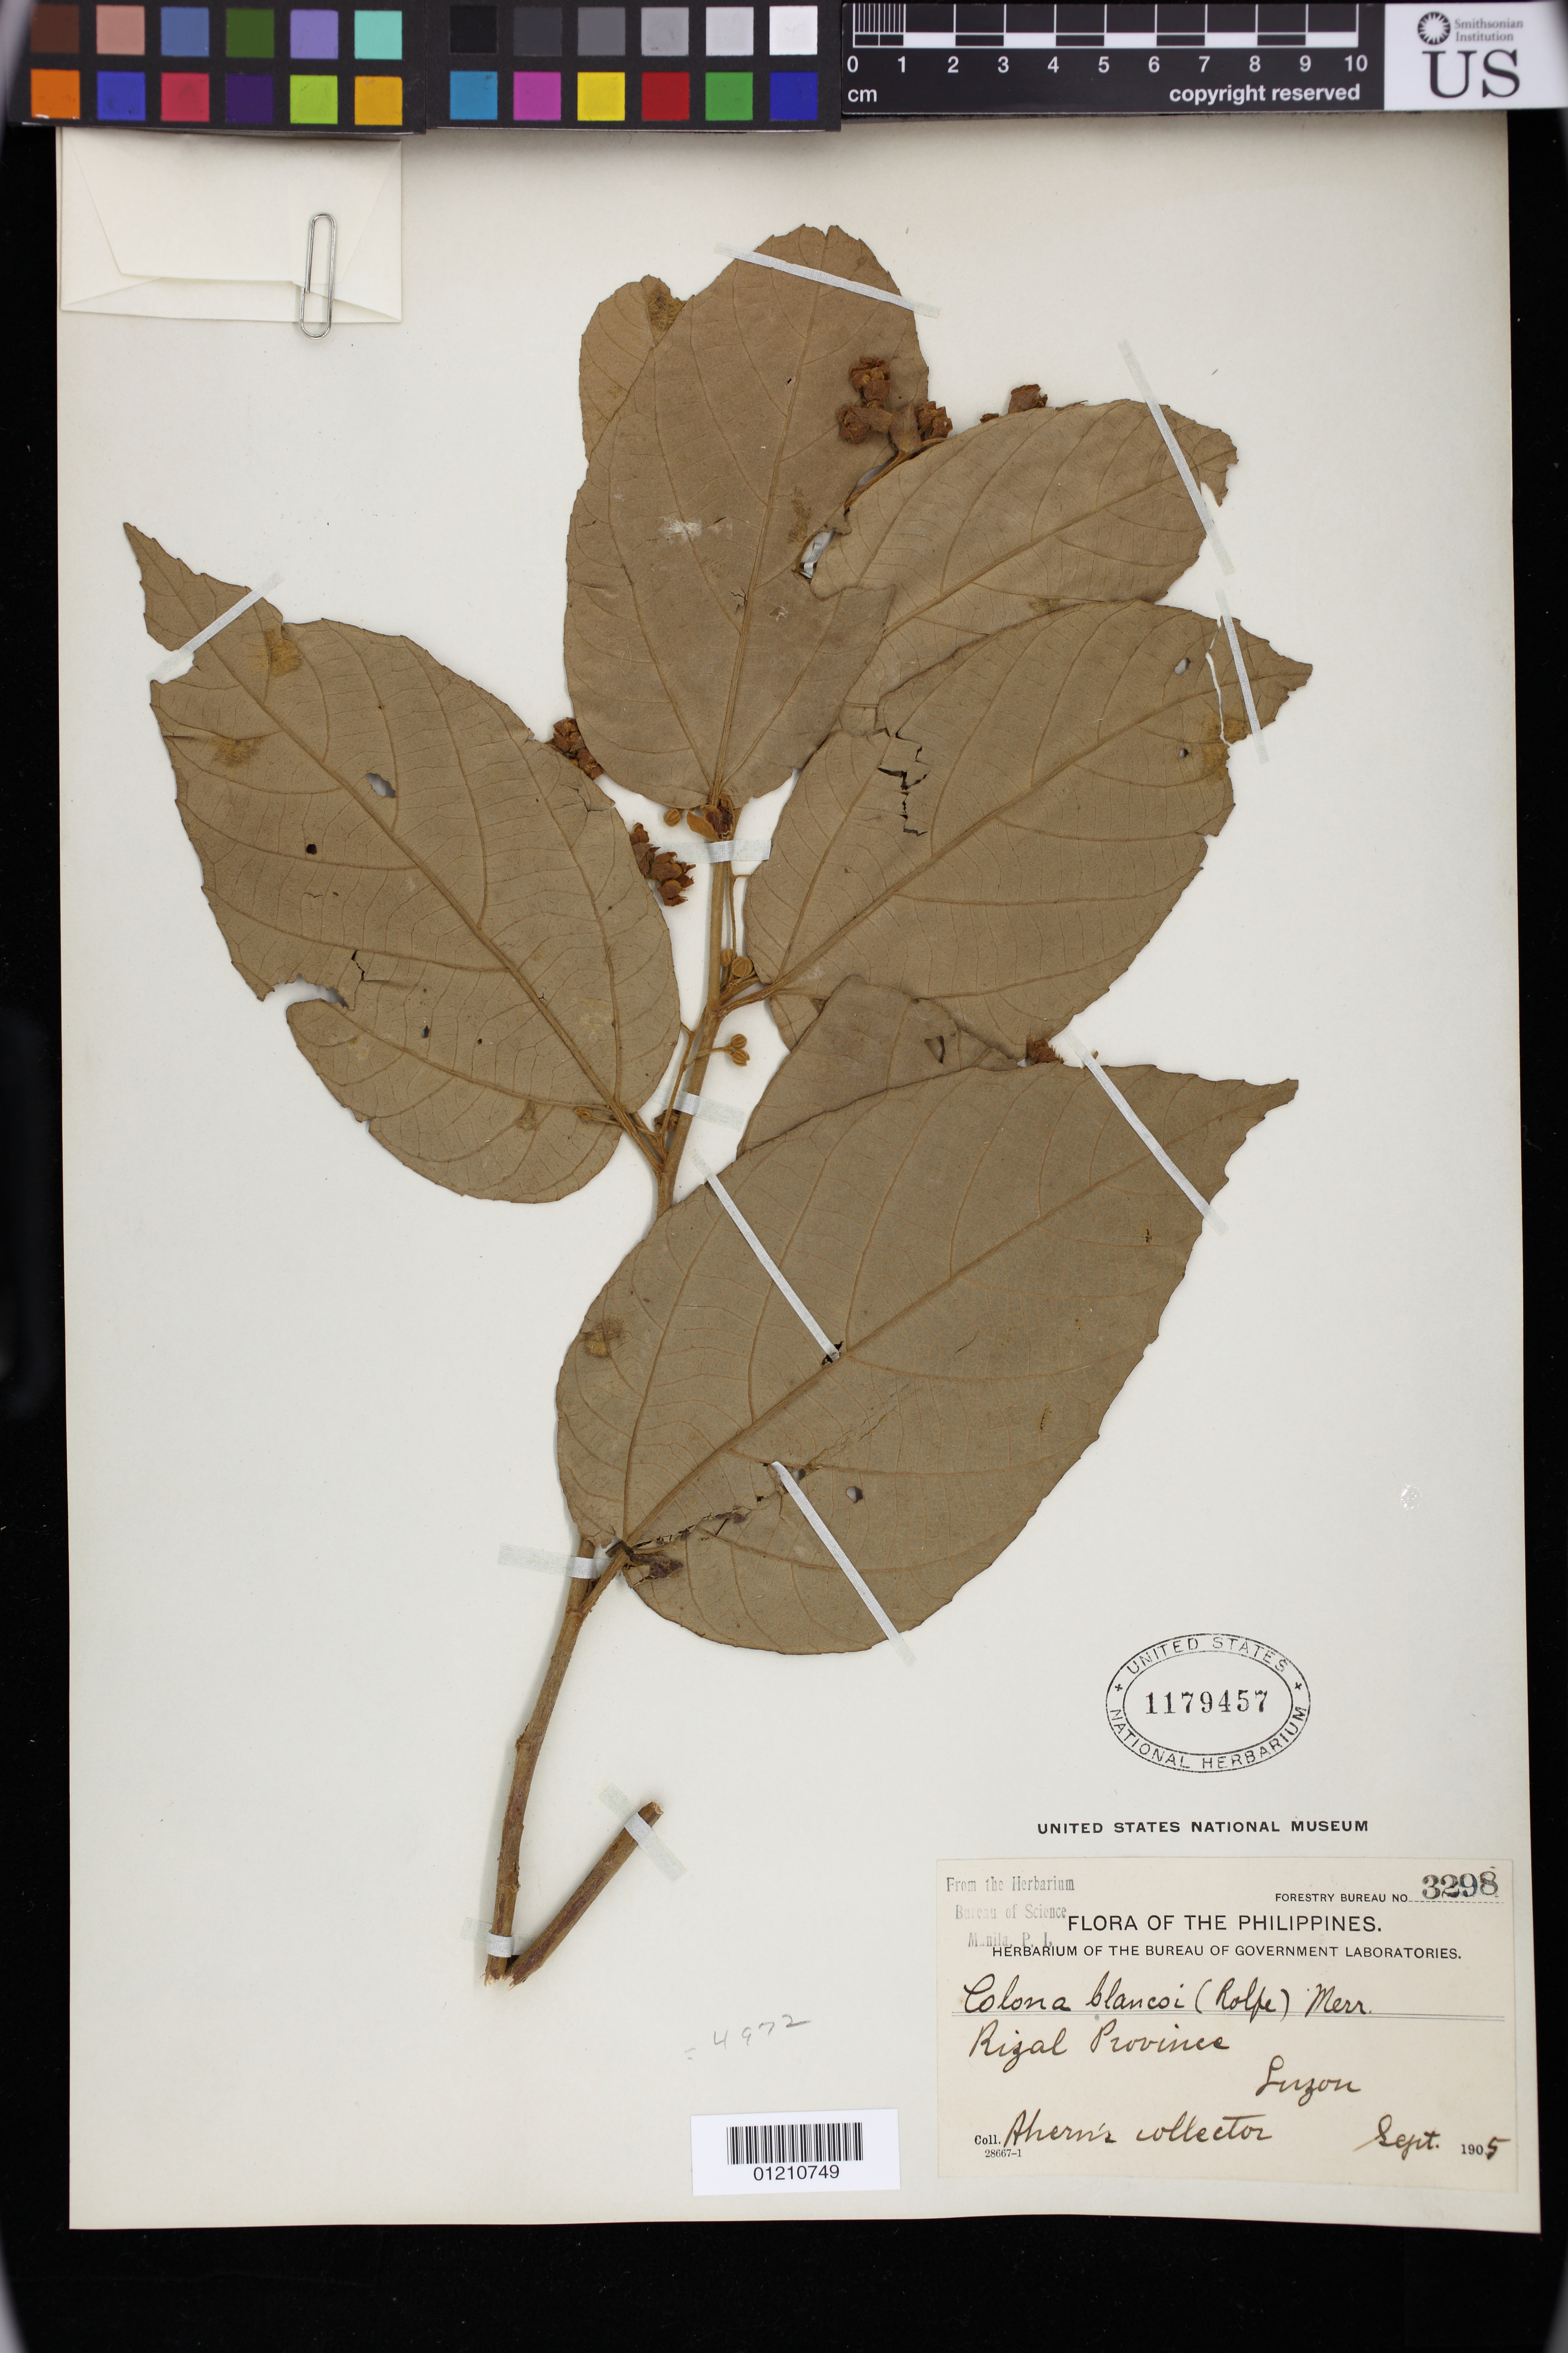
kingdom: Plantae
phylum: Tracheophyta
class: Magnoliopsida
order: Malvales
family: Malvaceae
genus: Colona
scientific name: Colona blancoi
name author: Merr.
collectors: Ahern's collector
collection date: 1905-09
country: Philippines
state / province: Calabarzon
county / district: Rizal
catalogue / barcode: US 1179457